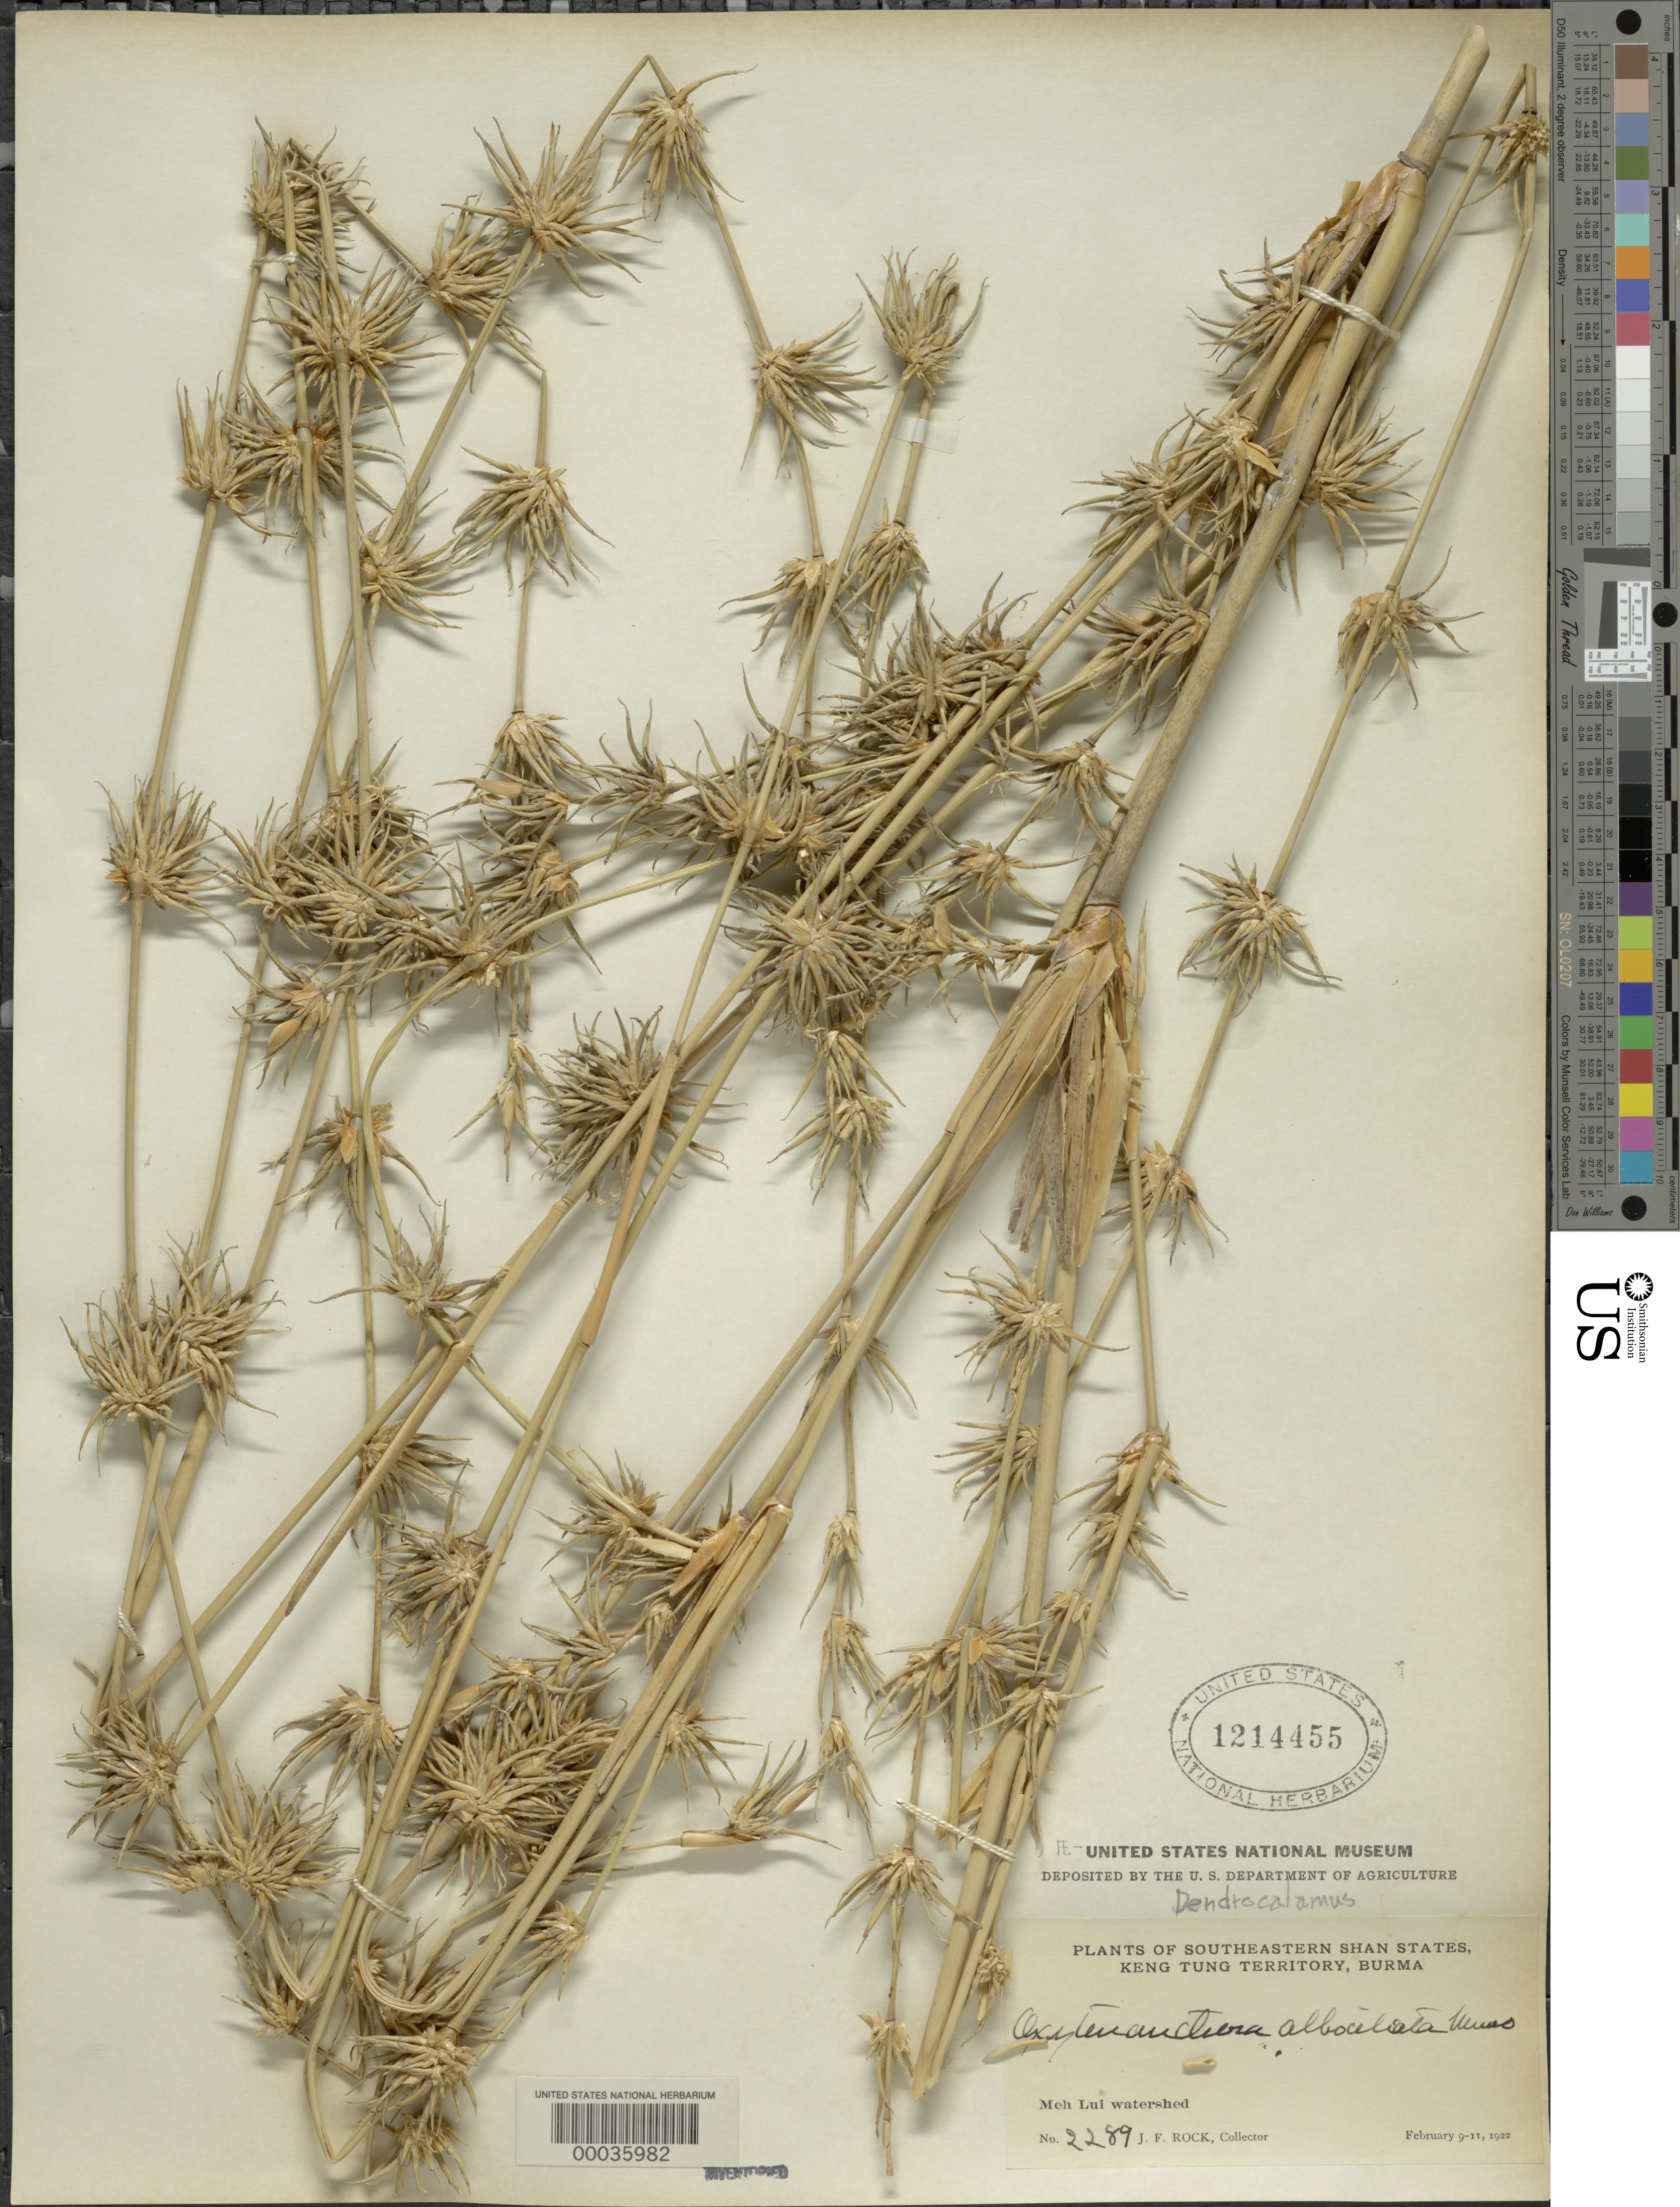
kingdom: Plantae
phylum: Tracheophyta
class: Liliopsida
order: Poales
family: Poaceae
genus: Dendrocalamus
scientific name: Dendrocalamus sp.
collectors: J. F. Rock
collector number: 2289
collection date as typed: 09 Feb 1922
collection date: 1922-02-09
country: Myanmar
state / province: Shan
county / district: Eastern Shan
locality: Meh Lui watershed, Keng Tung Territory [= Eastern Shan State], SE Shan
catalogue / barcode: US 1214455